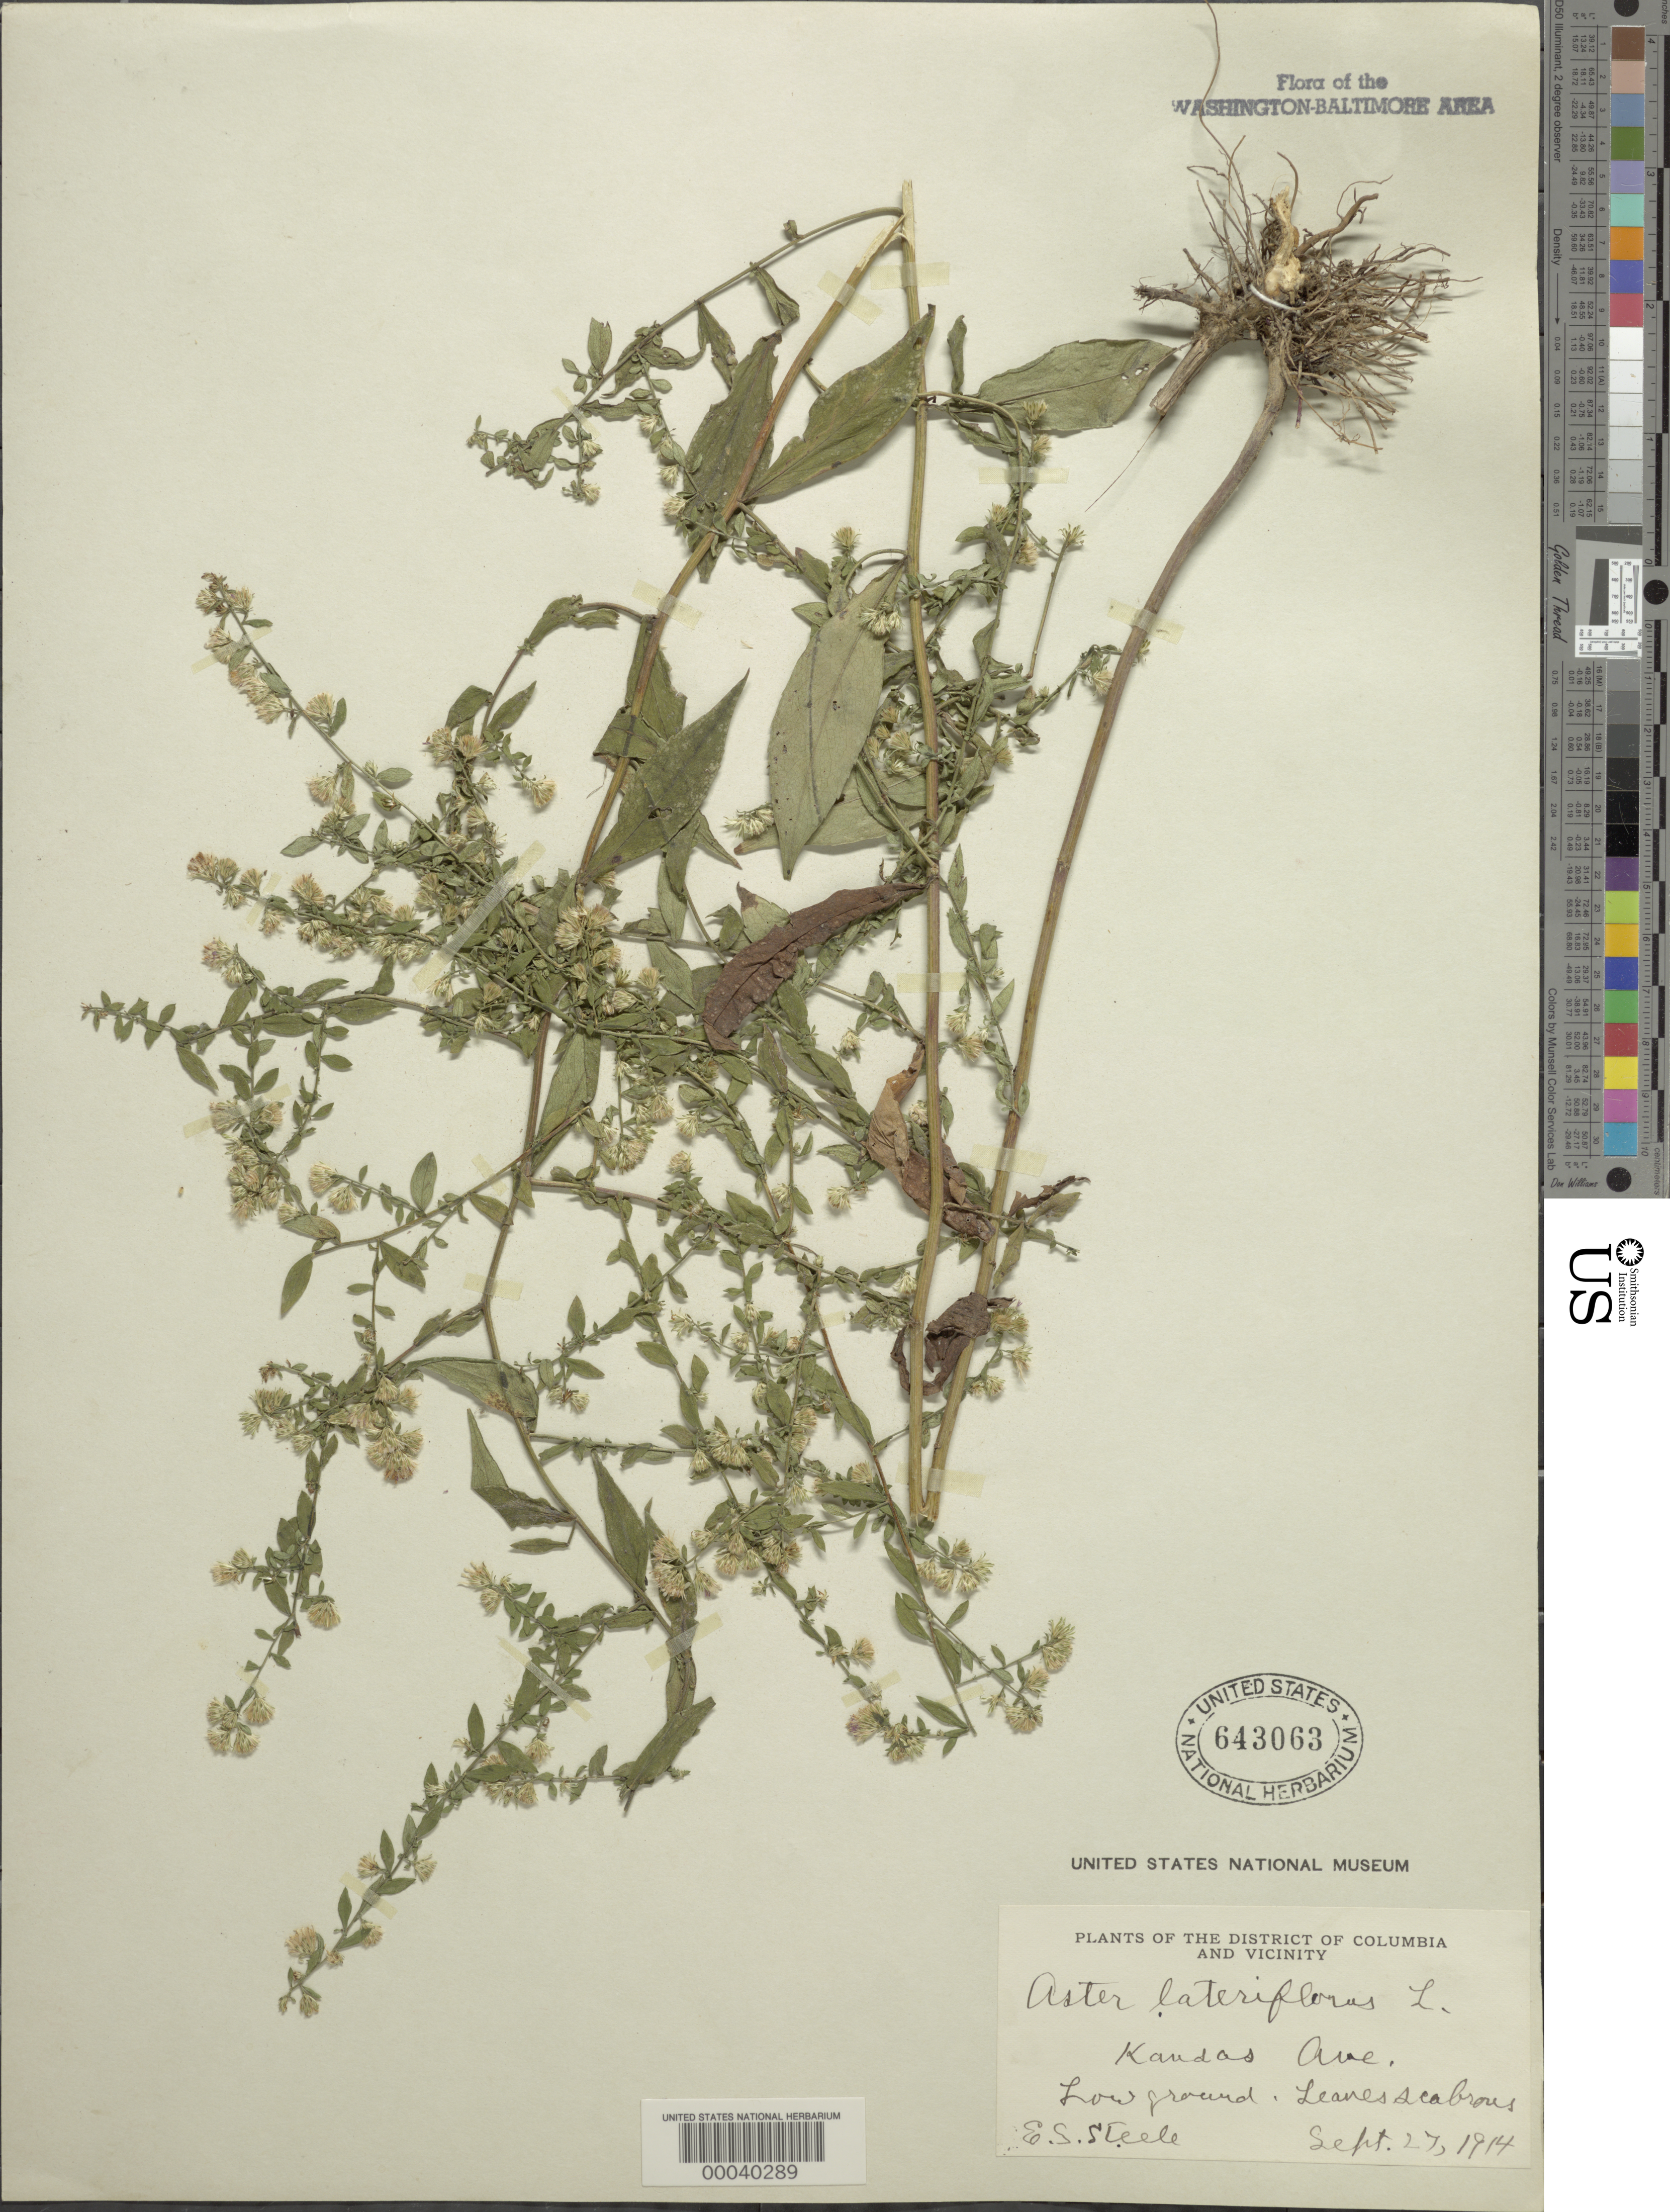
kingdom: Plantae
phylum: Tracheophyta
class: Magnoliopsida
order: Asterales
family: Asteraceae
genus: Symphyotrichum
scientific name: Symphyotrichum lateriflorum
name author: (L.) Á. Löve & D. Löve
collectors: E. Steele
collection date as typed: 27 Sep 1914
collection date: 1914-09-27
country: United States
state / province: District of Columbia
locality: Kansas Ave.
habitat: Low ground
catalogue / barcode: US 643063